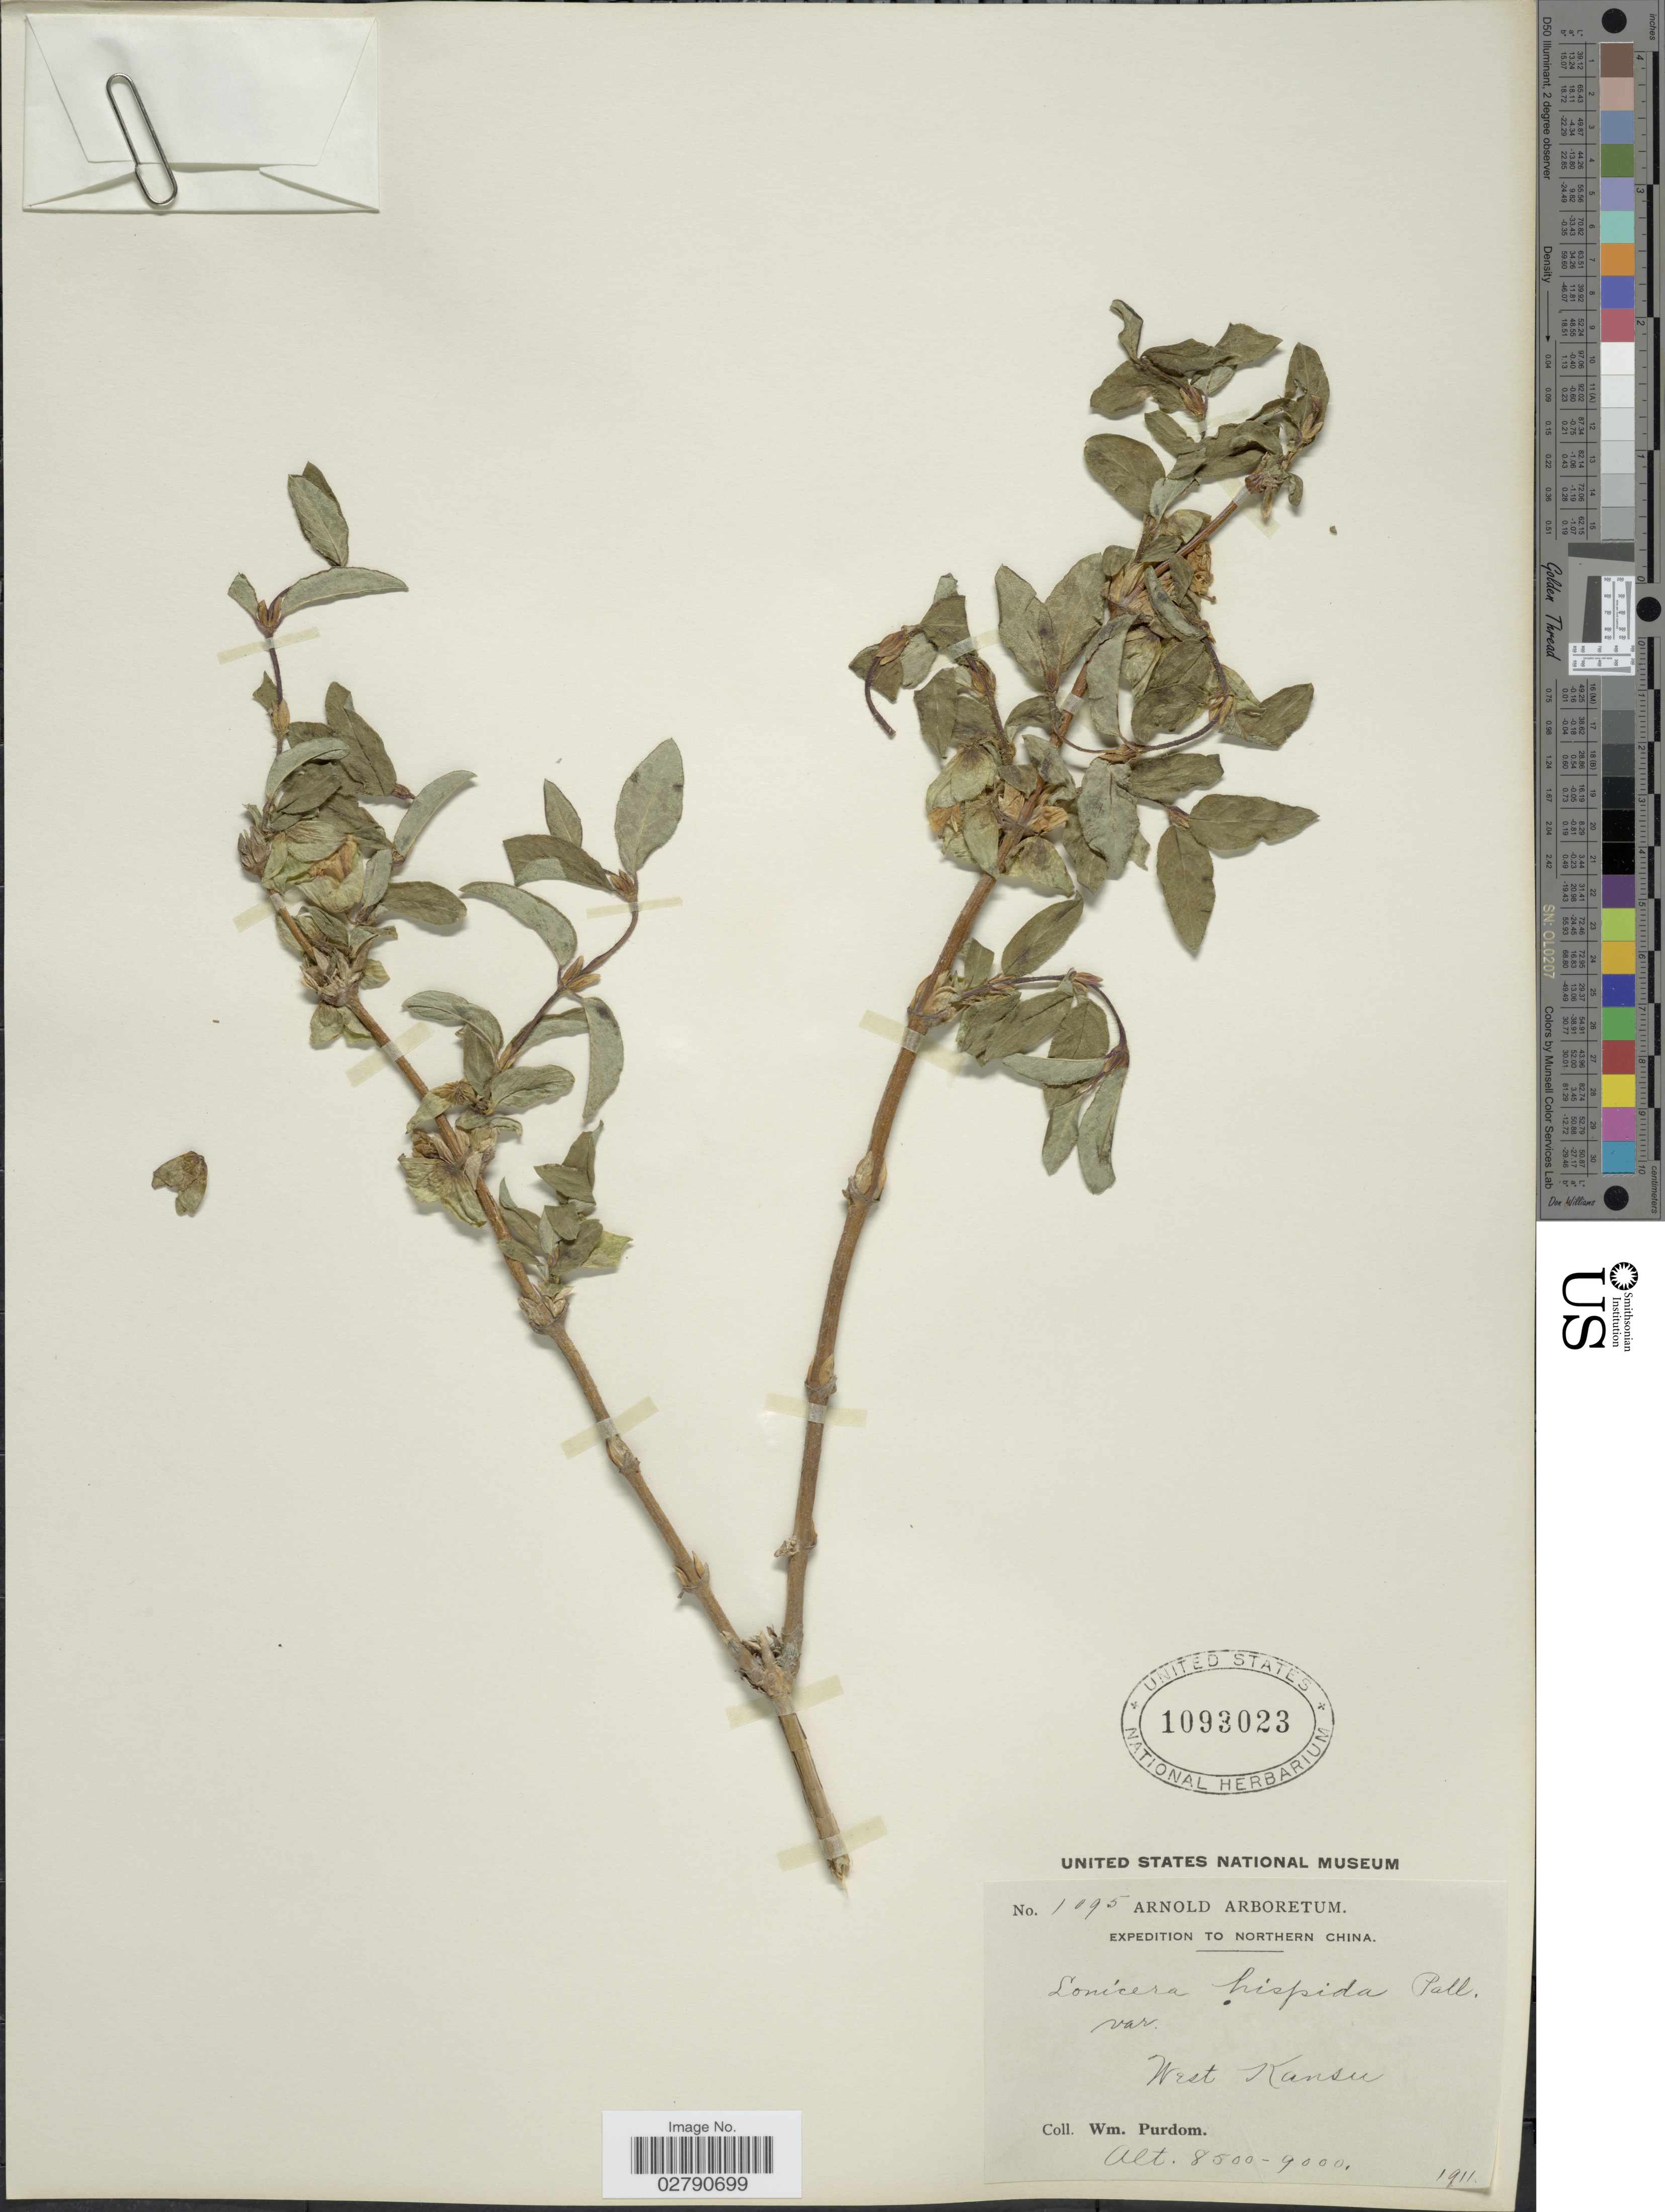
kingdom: Plantae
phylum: Tracheophyta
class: Magnoliopsida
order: Dipsacales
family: Caprifoliaceae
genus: Lonicera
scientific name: Lonicera hispida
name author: Pall. ex Roem. & Schult.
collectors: W. Purdom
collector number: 1095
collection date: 1911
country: China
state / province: Gansu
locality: Northern China, West Kansu.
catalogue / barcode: US 1093023